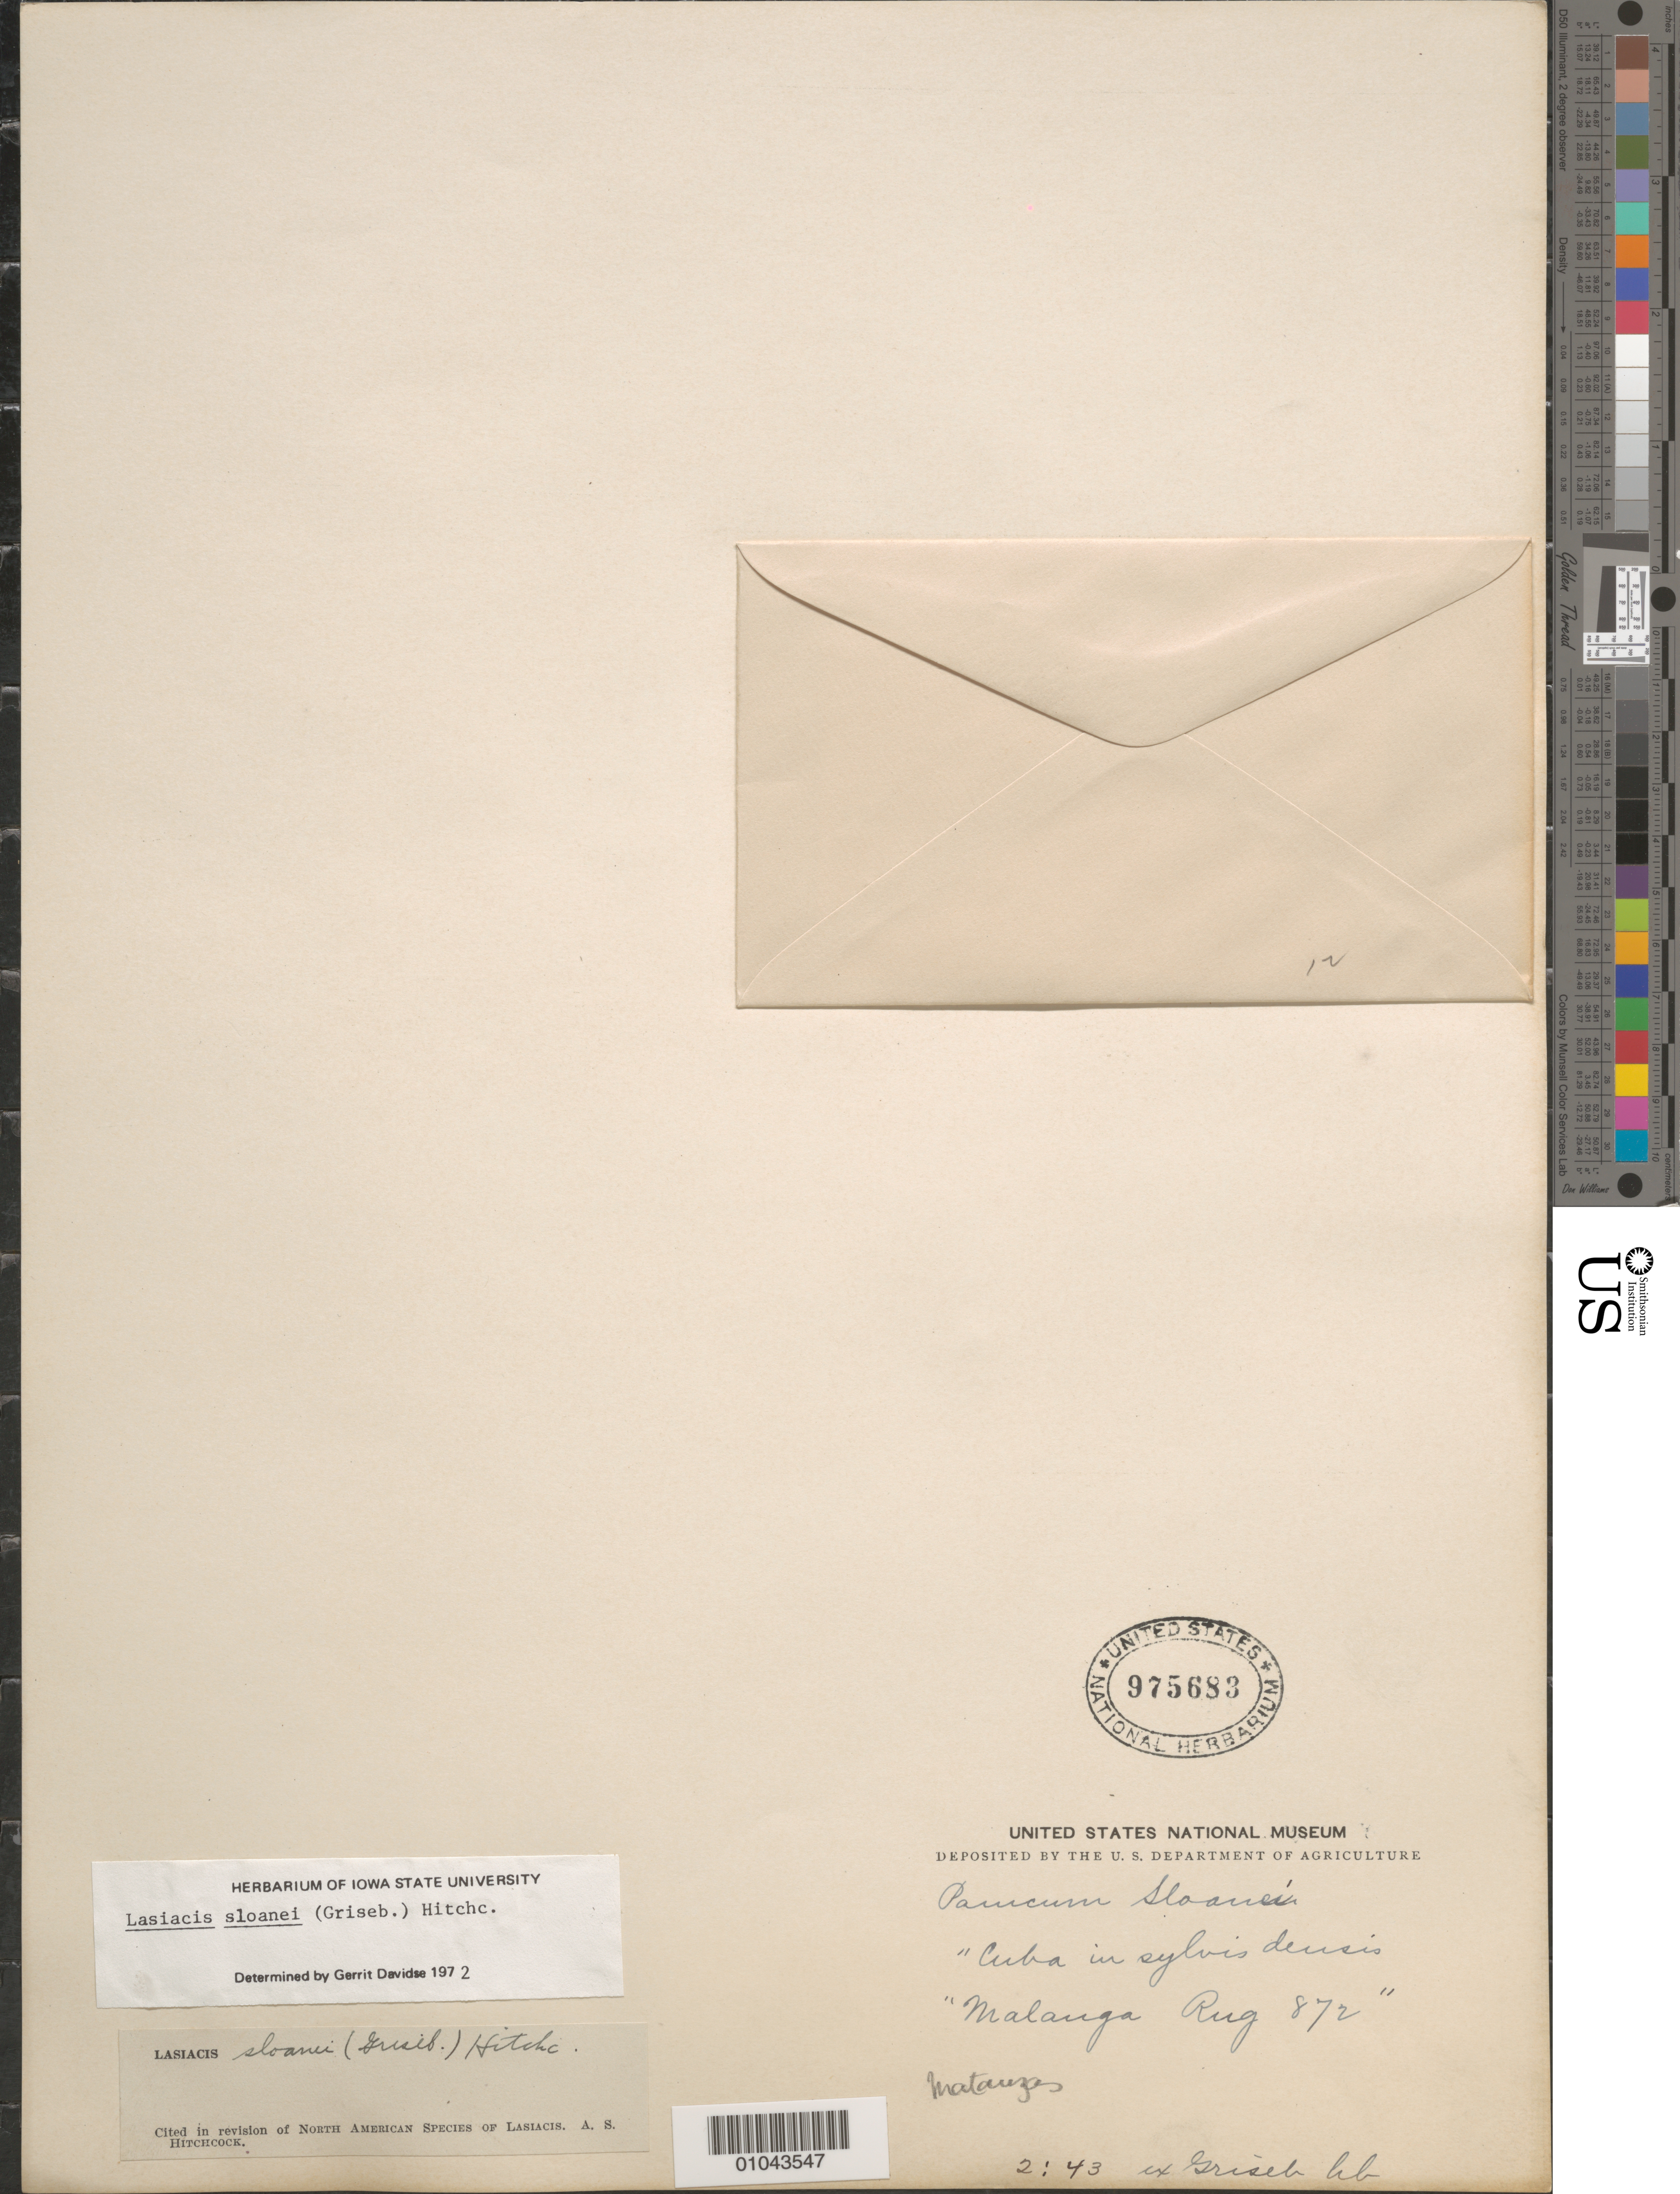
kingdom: Plantae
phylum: Tracheophyta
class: Liliopsida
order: Poales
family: Poaceae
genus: Lasiacis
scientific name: Lasiacis sloanei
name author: (Griseb.) Hitchc.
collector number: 872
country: Cuba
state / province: Matanzas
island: Cuba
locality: Malanga Rug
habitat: Sylvis densis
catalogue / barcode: US 975683